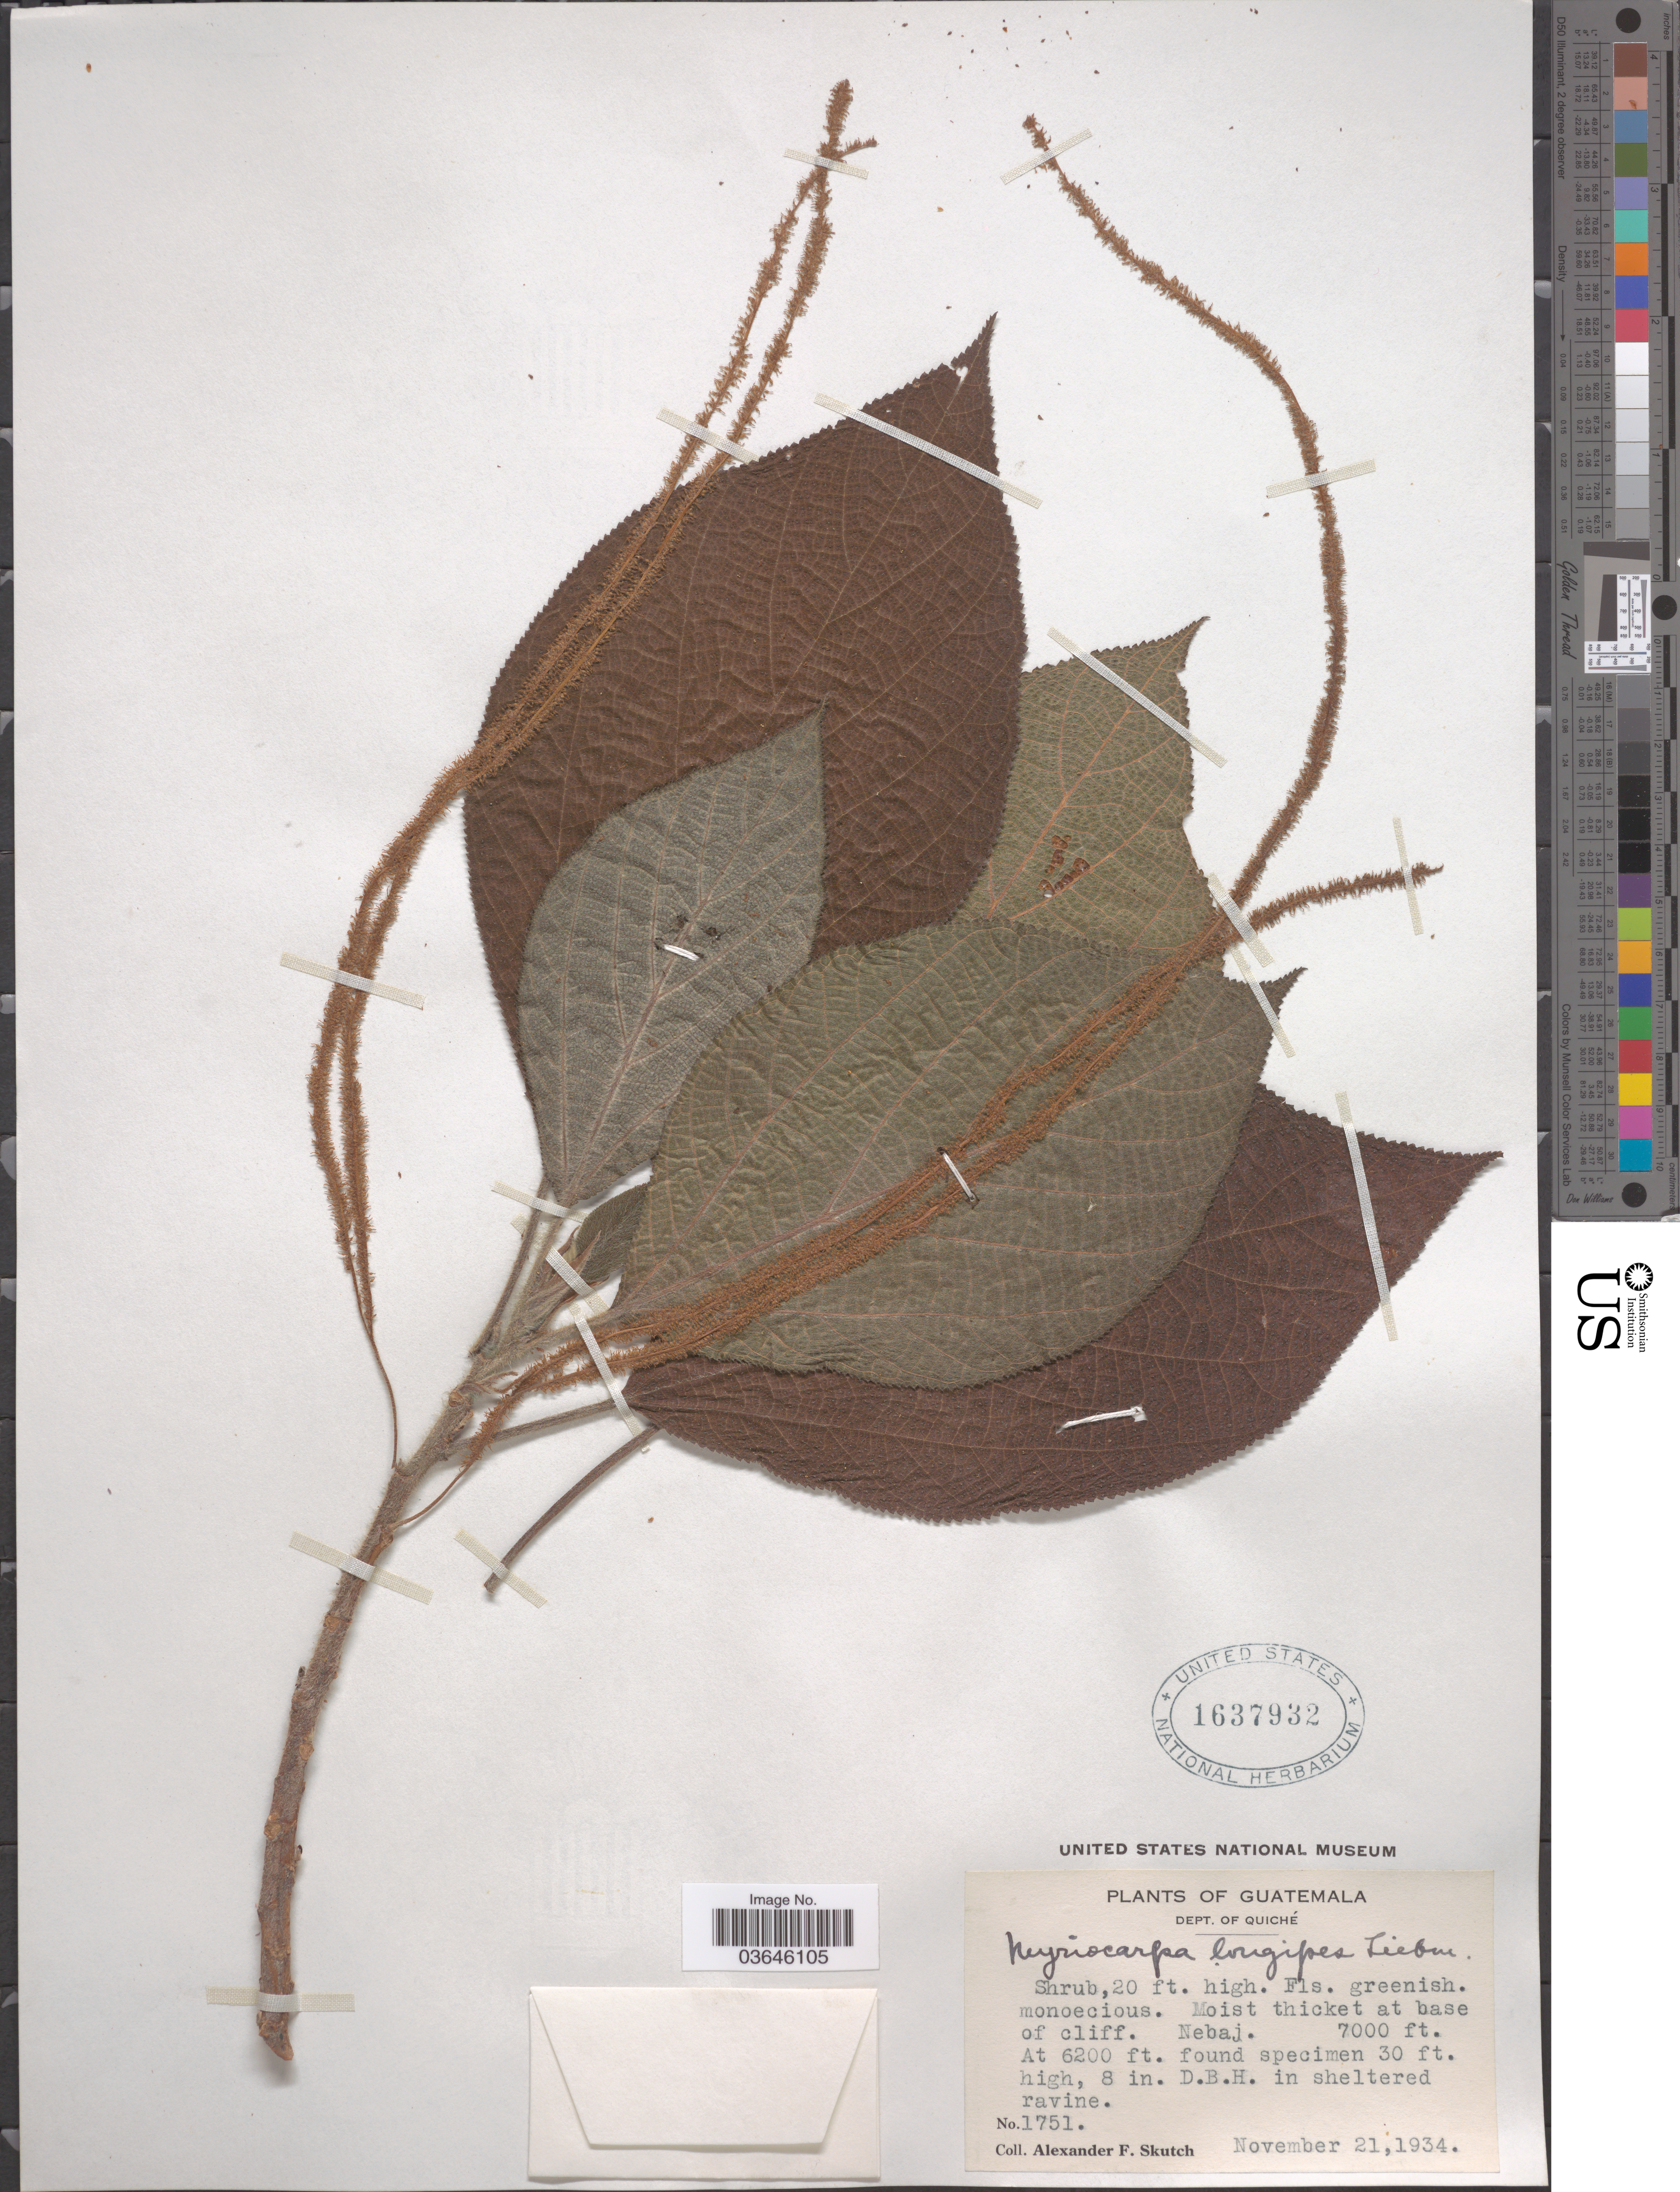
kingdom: Plantae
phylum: Tracheophyta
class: Magnoliopsida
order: Rosales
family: Urticaceae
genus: Myriocarpa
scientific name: Myriocarpa longipes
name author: Liebm.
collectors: A. F. Skutch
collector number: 1751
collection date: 1934-11-21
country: Guatemala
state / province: El Quiche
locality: Dept. of Quiché. Nebaj.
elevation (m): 1890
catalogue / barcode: US 1637932